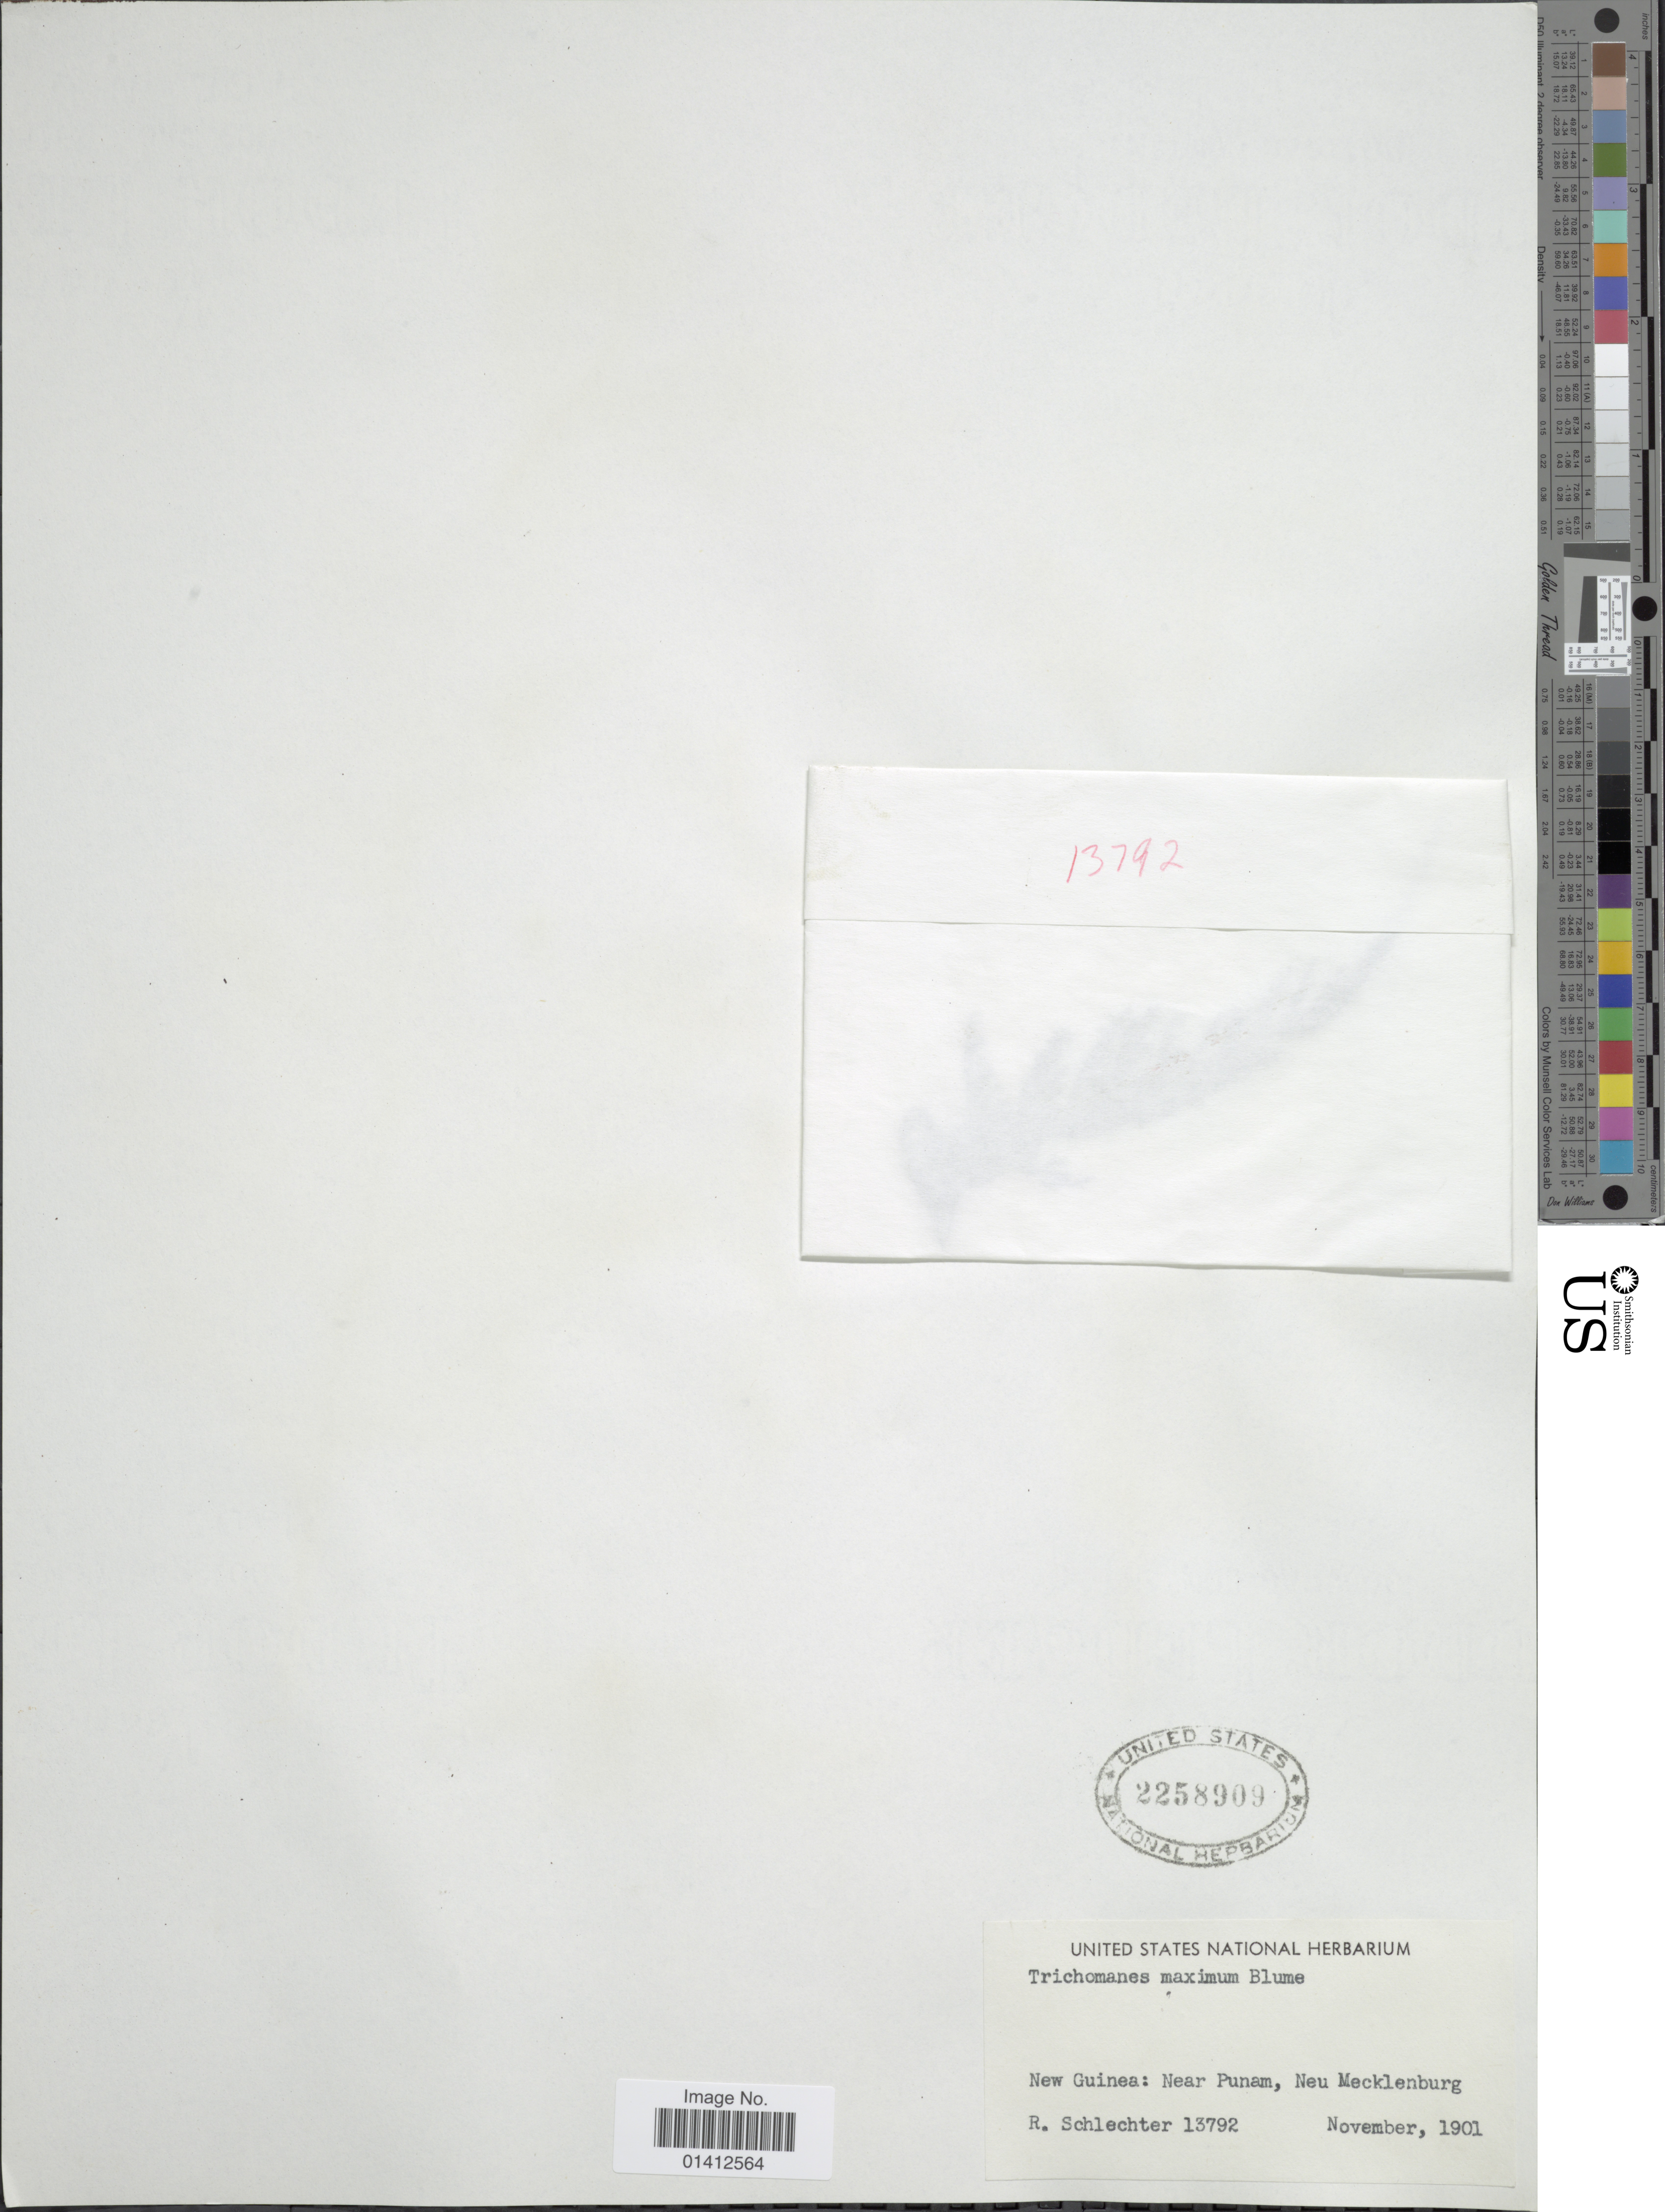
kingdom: Plantae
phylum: Tracheophyta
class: Polypodiopsida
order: Hymenophyllales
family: Hymenophyllaceae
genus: Vandenboschia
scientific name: Vandenboschia maxima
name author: (Blume) Copel.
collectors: F. R. R. Schlechter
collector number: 13792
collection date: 1901-11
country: Papua New Guinea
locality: New Guinea: Near Punam, Neu Mecklenburg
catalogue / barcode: US 2258909